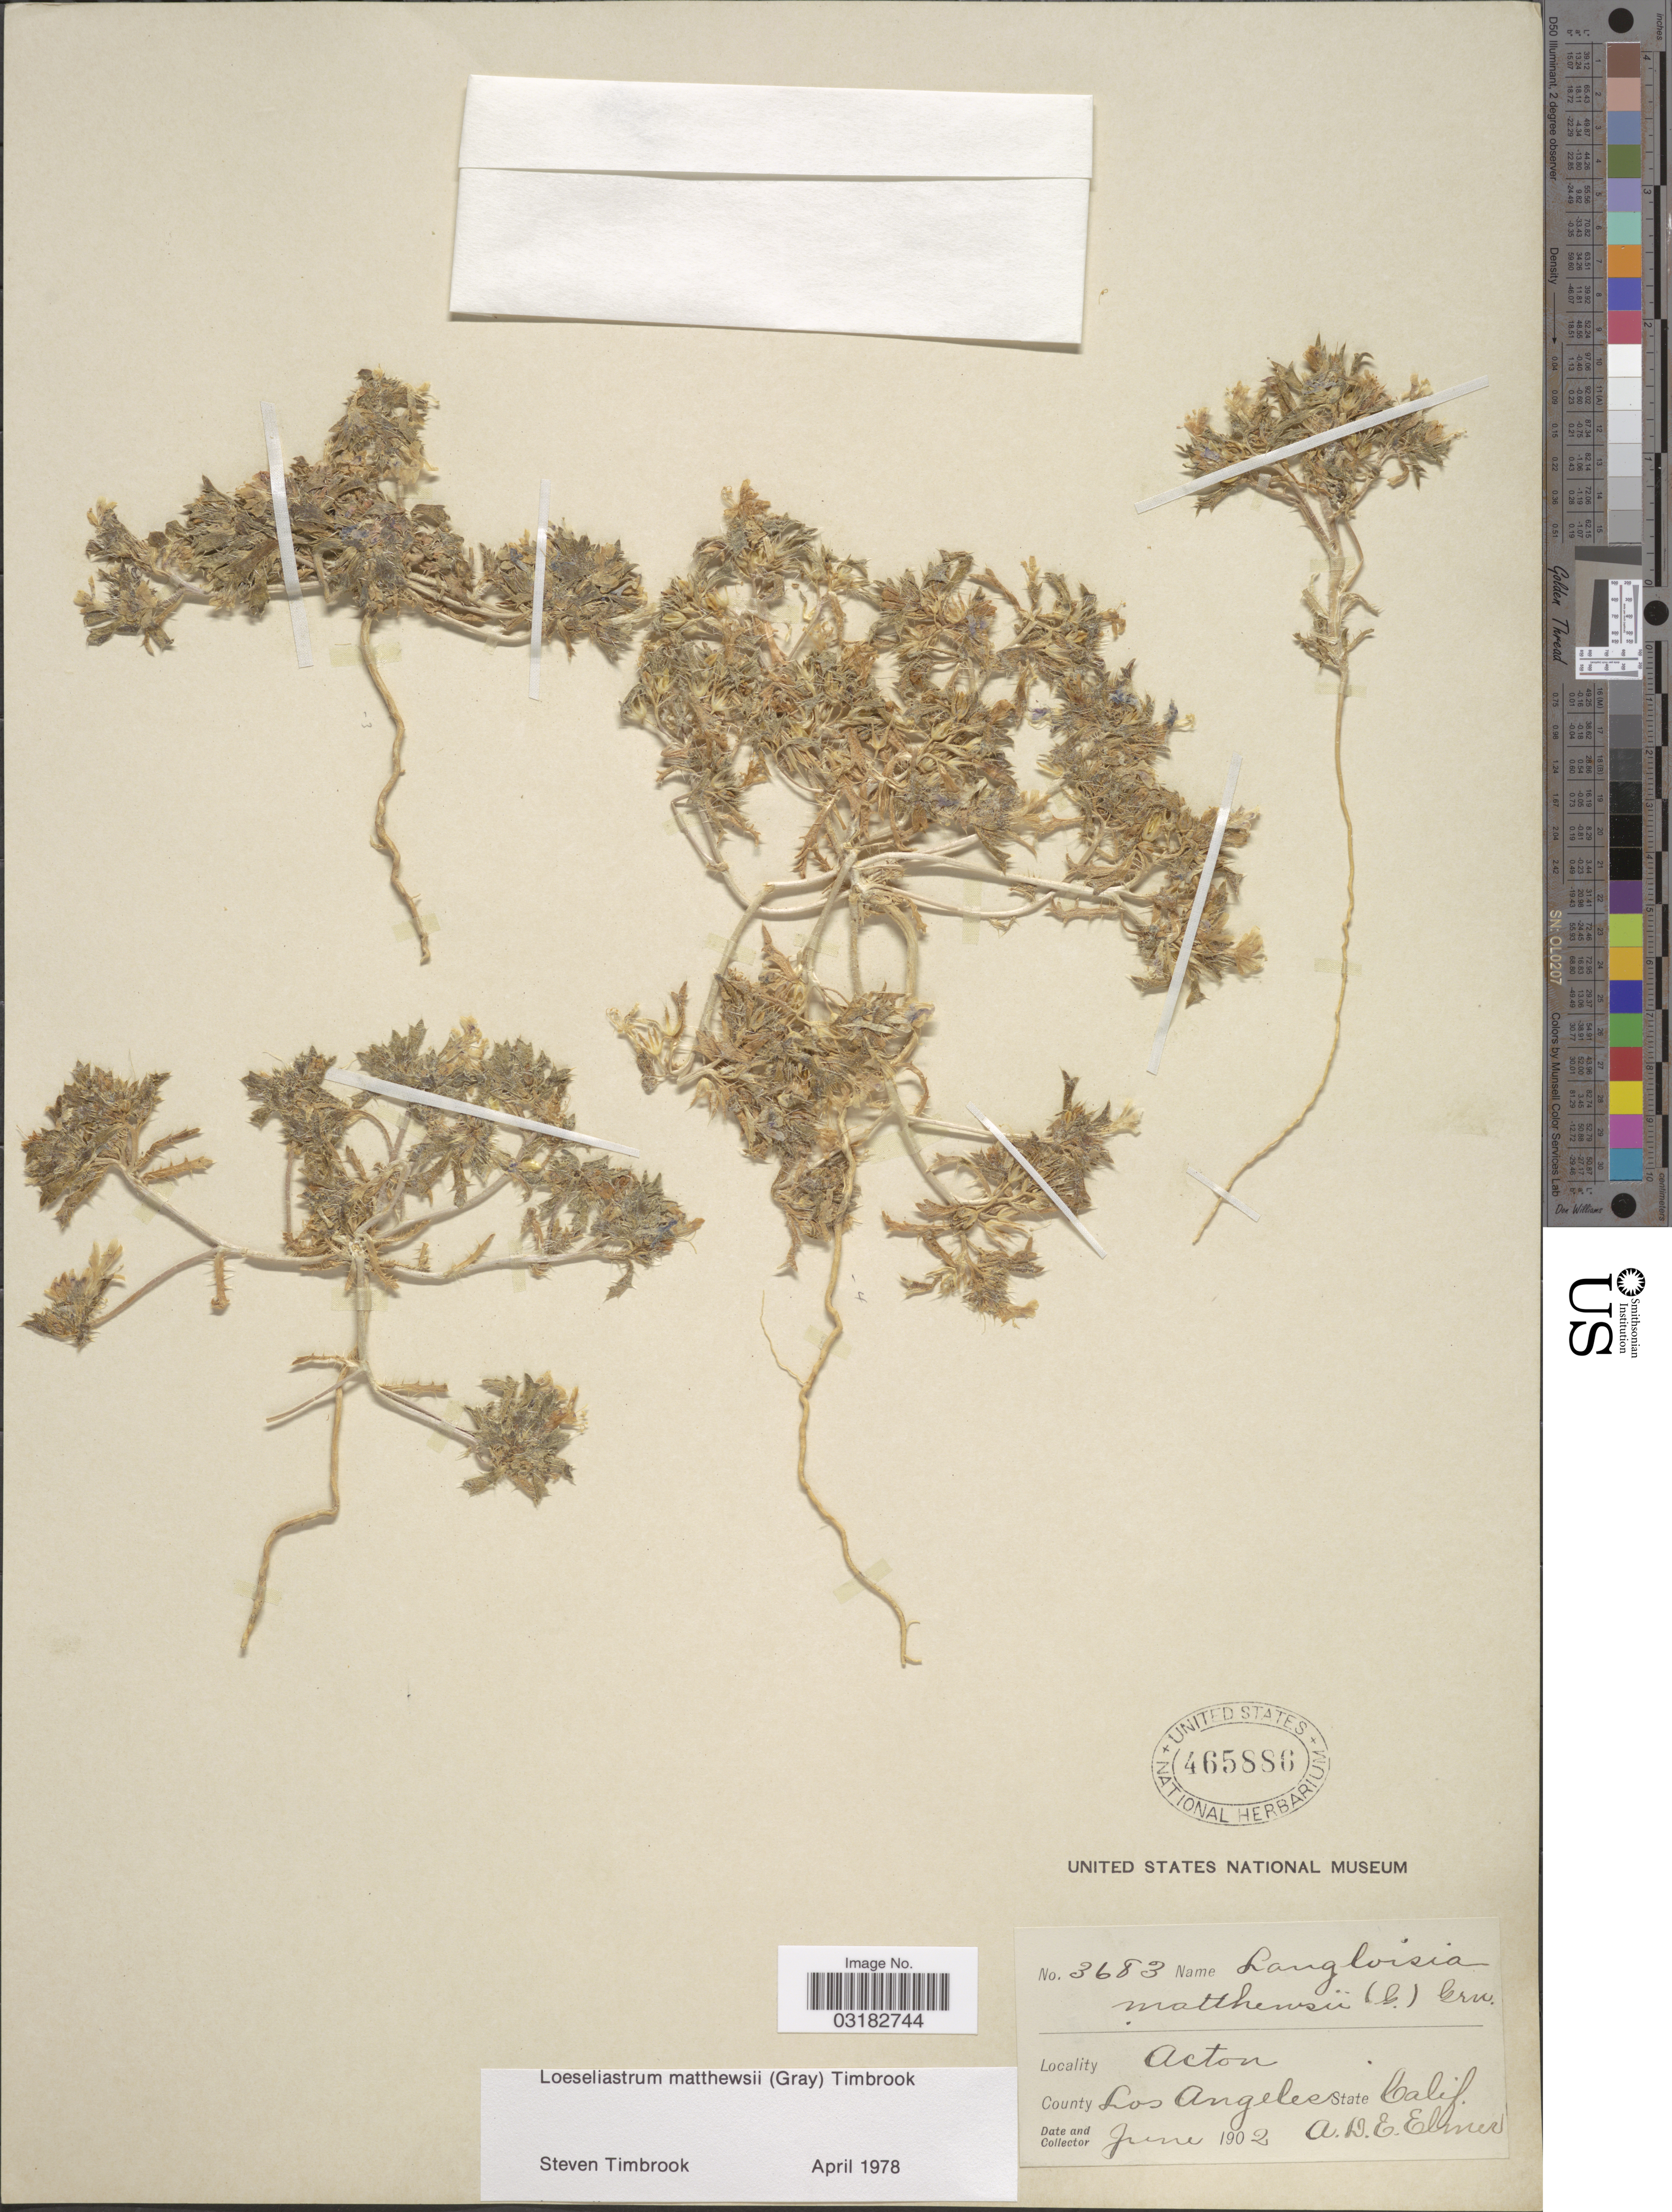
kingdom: Plantae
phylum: Tracheophyta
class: Magnoliopsida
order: Ericales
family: Polemoniaceae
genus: Loeseliastrum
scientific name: Loeseliastrum matthewsii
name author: (A. Gray) Timbrook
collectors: A. D. E. Elmer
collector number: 3683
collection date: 1902-06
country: United States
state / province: California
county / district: Los Angeles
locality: Acton. County Los Angeles.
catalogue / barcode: US 465886